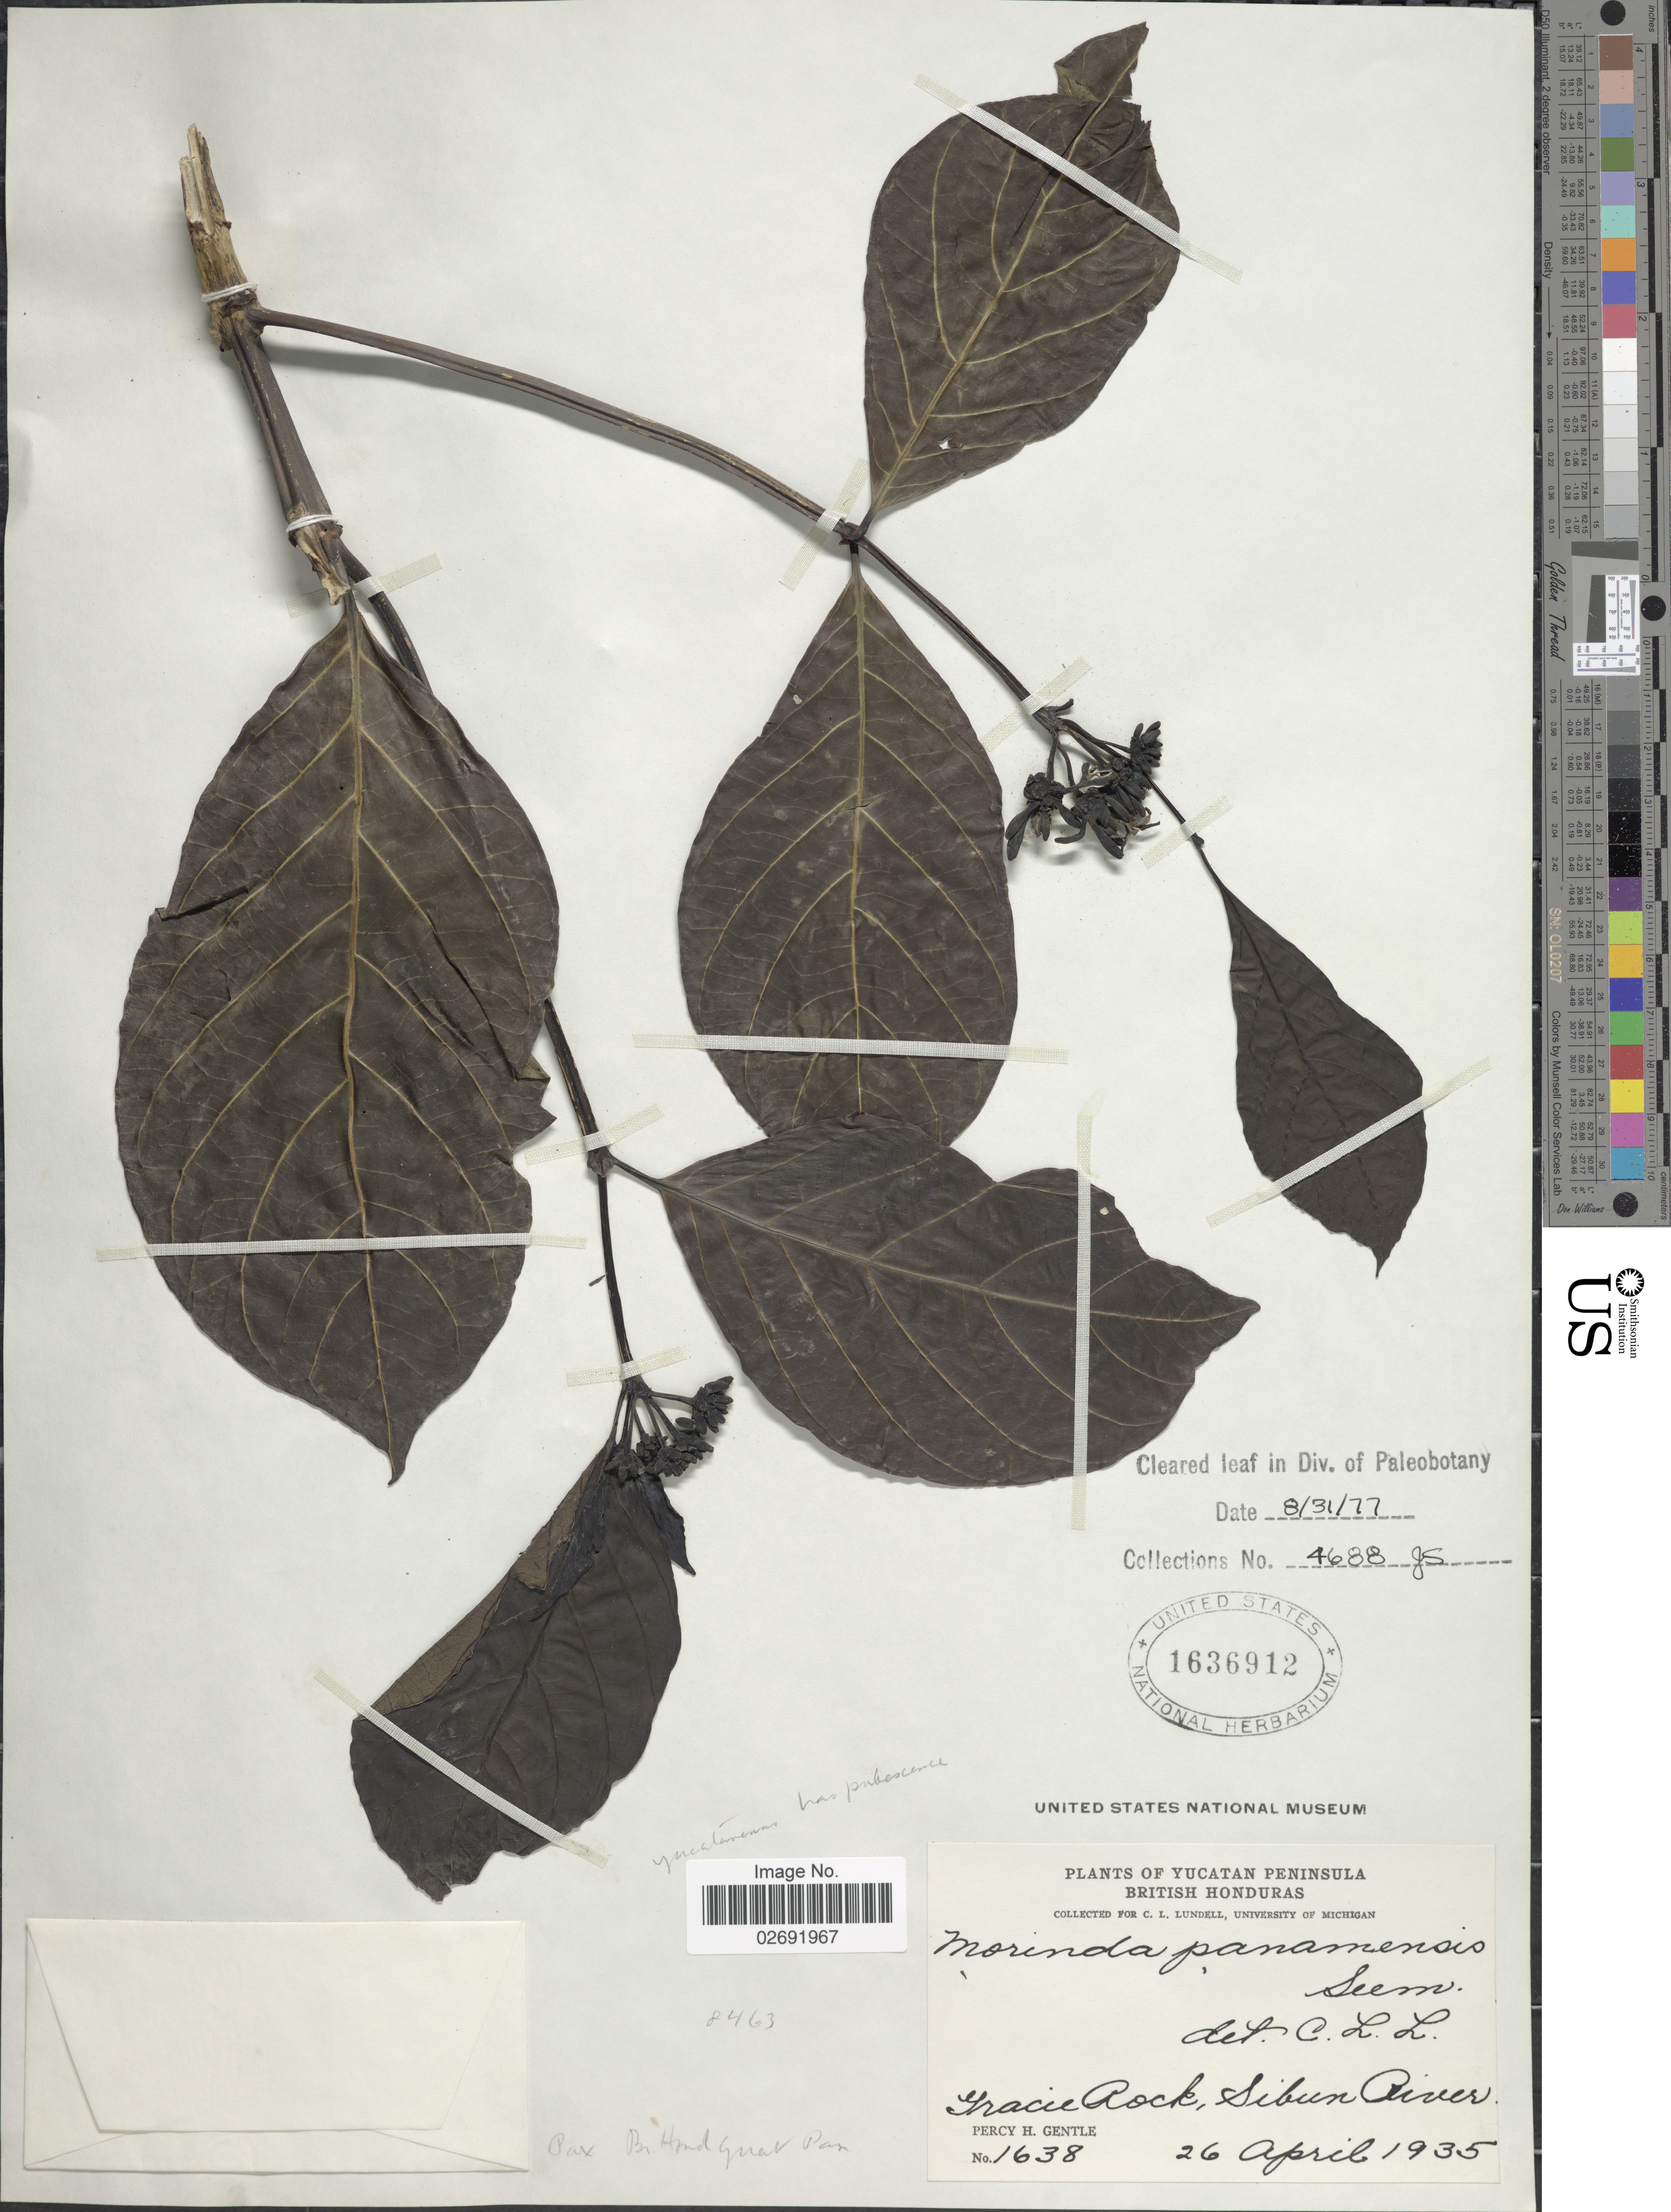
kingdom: Plantae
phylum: Tracheophyta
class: Magnoliopsida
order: Gentianales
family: Rubiaceae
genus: Morinda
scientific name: Morinda panamensis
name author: Seem.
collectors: P. H. Gentle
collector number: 1638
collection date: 1935-04-26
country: Belize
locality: Yucatan Peninsula British Honduras, Gracie Rock, Sibun River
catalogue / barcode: US 1636912